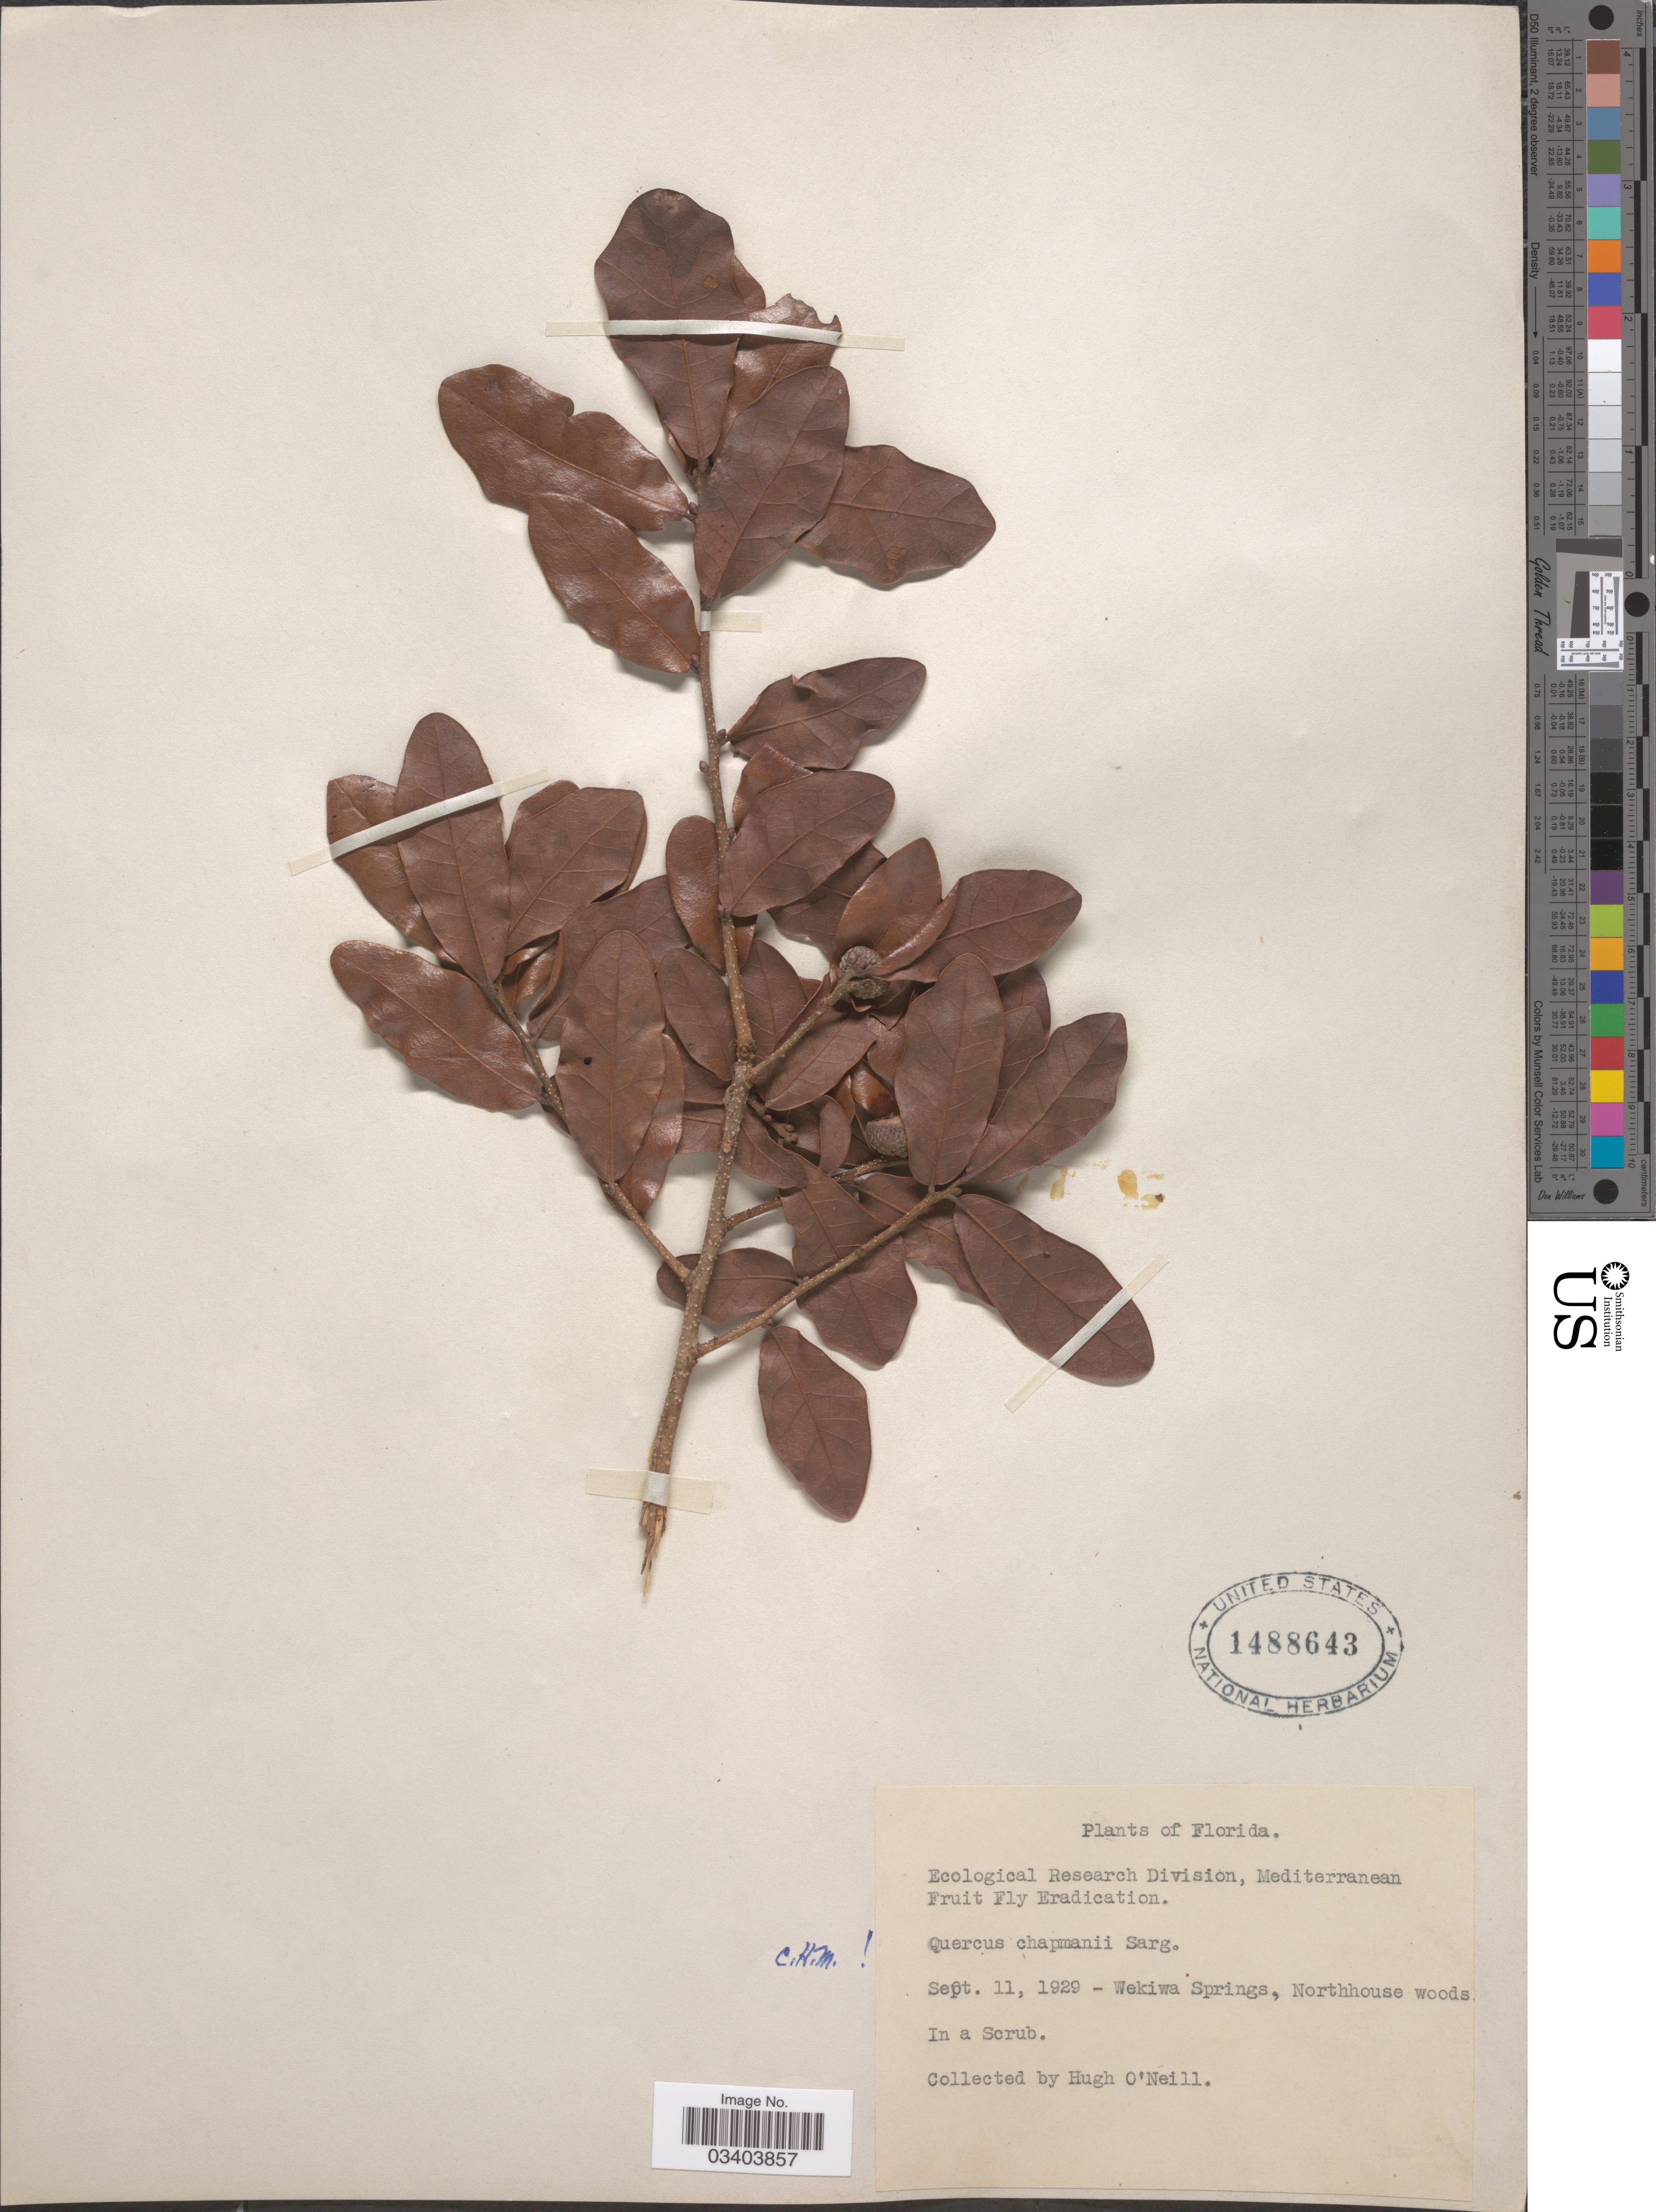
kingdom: Plantae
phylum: Tracheophyta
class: Magnoliopsida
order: Fagales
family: Fagaceae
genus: Quercus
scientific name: Quercus chapmanii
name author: Sarg.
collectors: H. O'Neill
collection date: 1929-09-11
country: United States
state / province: Florida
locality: Wekiwa Springs, Northhouse woods.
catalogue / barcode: US 1488643